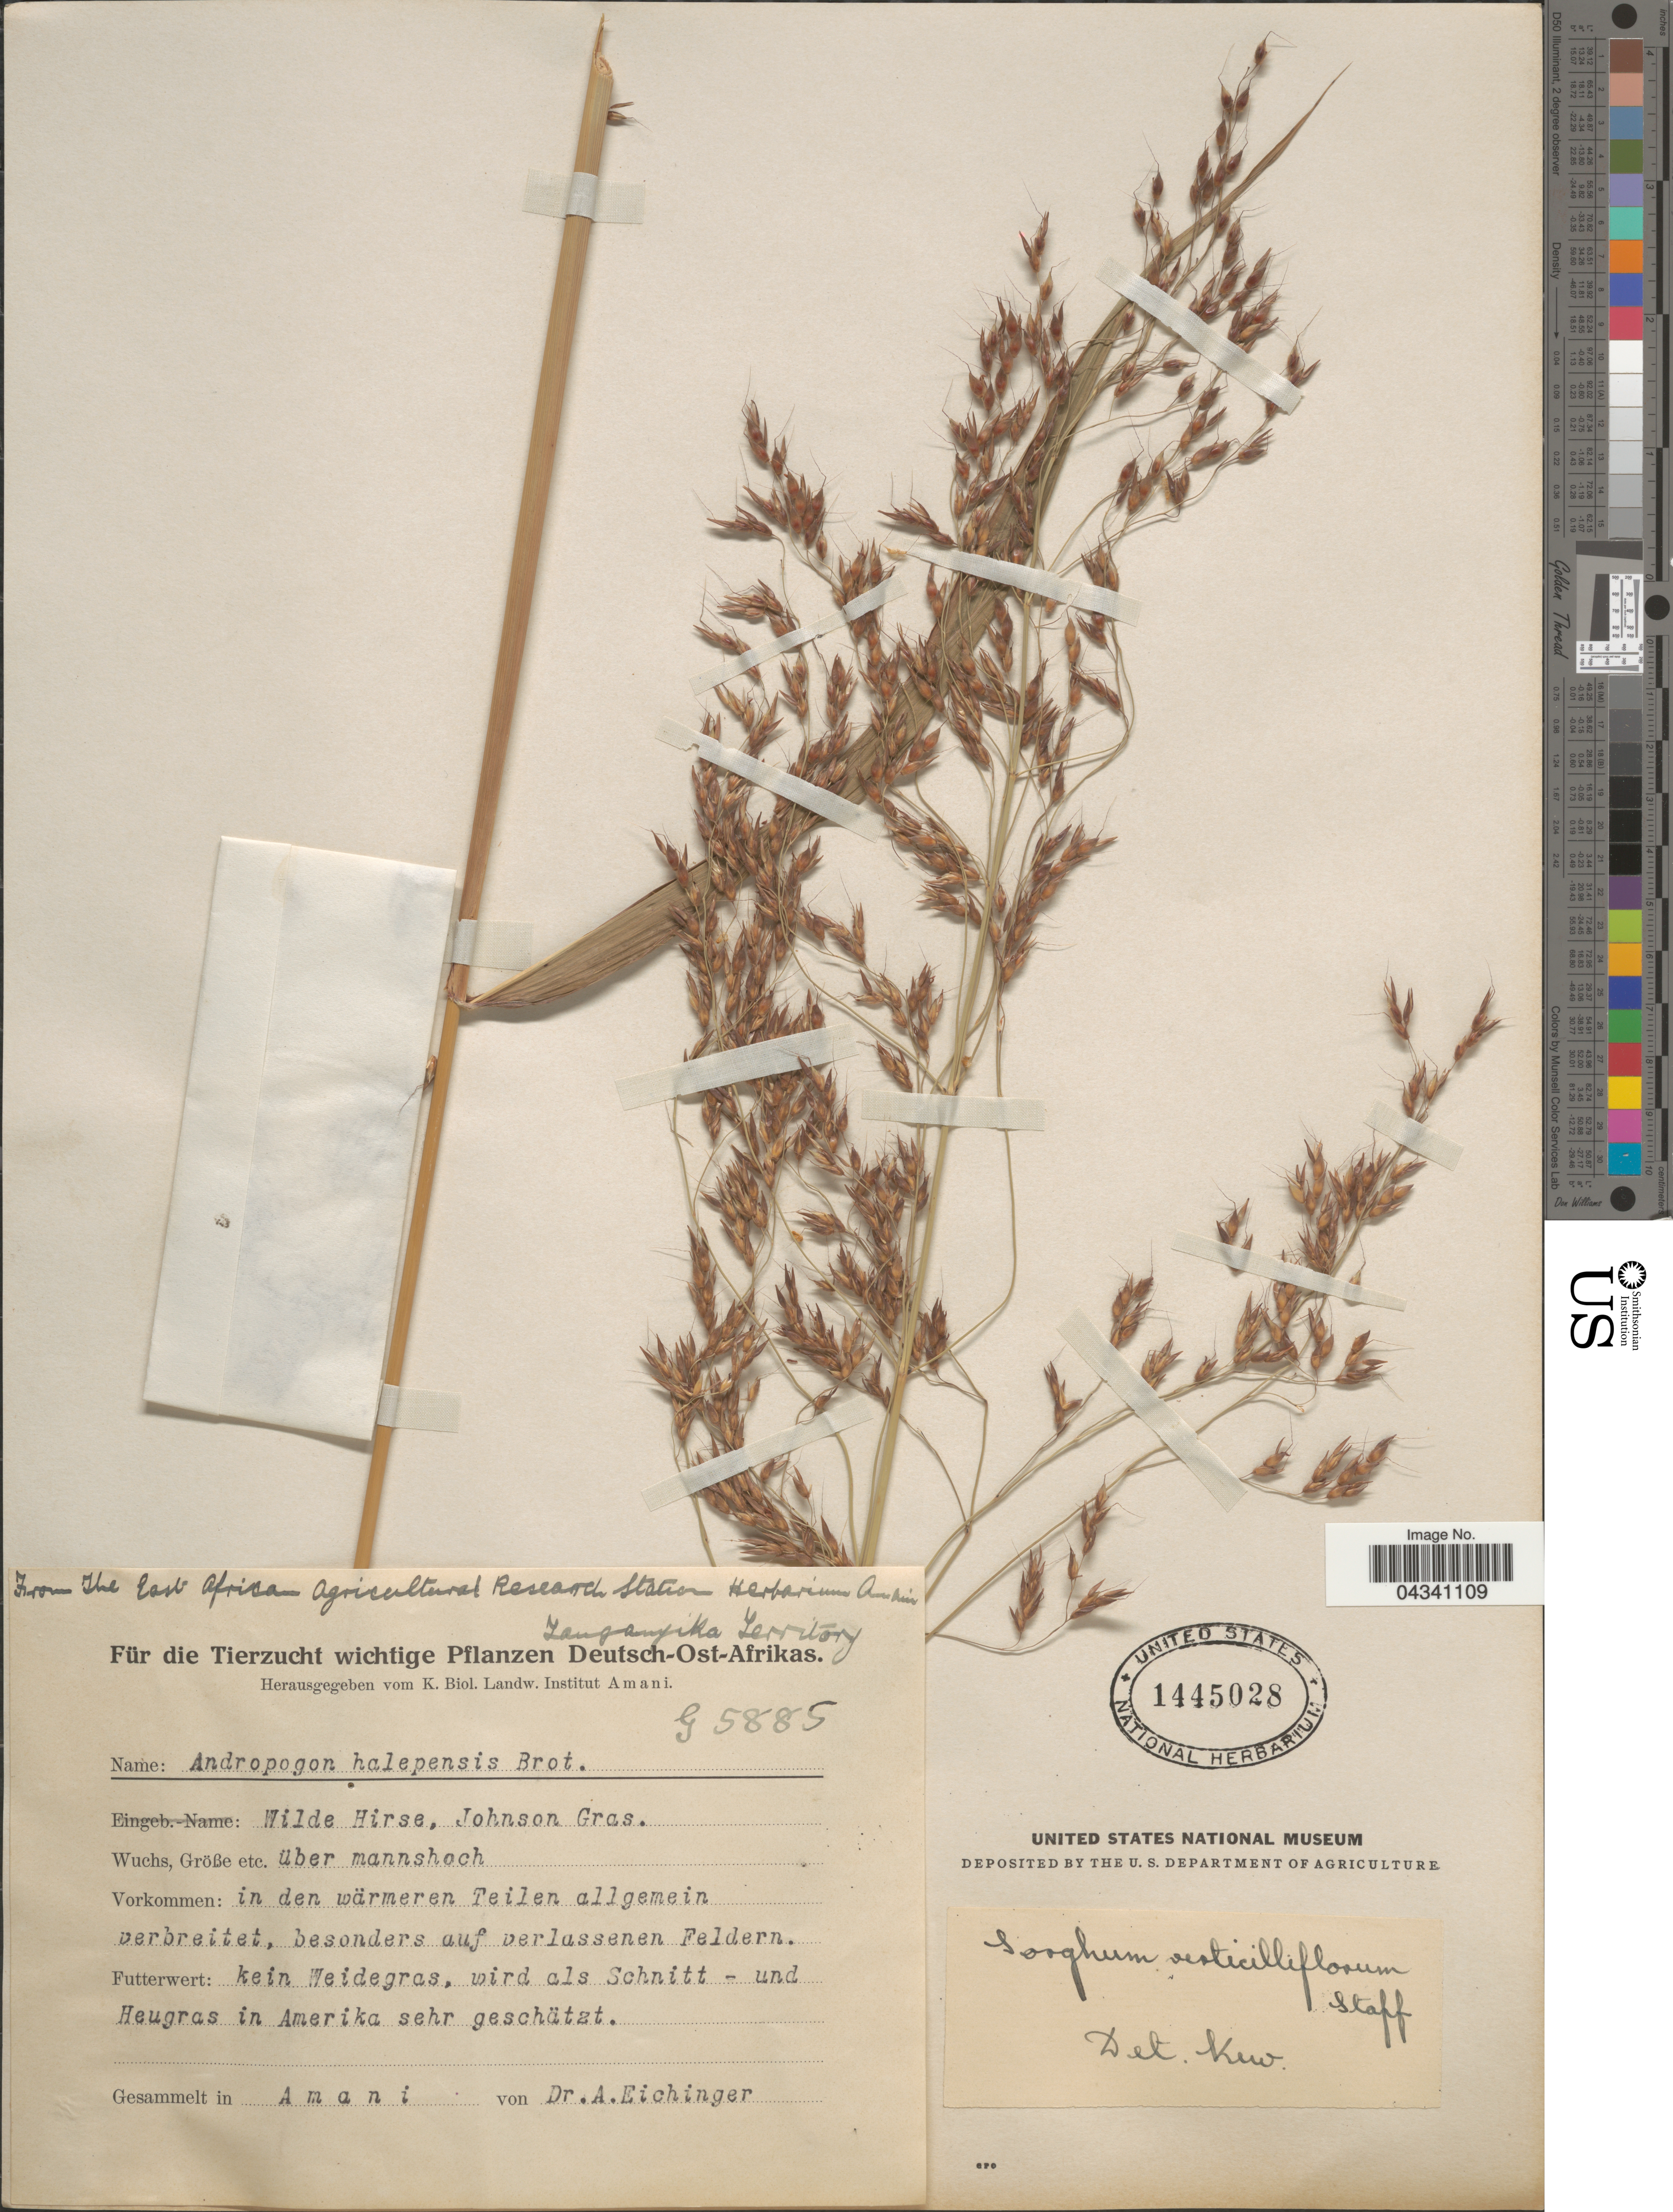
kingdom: Plantae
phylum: Tracheophyta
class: Liliopsida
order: Poales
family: Poaceae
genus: Sorghum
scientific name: Sorghum arundinaceum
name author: (Desv.) Stapf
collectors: A. Eichinger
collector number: G5885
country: Tanzania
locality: Tanganyika Territory. Amani.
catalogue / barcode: US 1445028